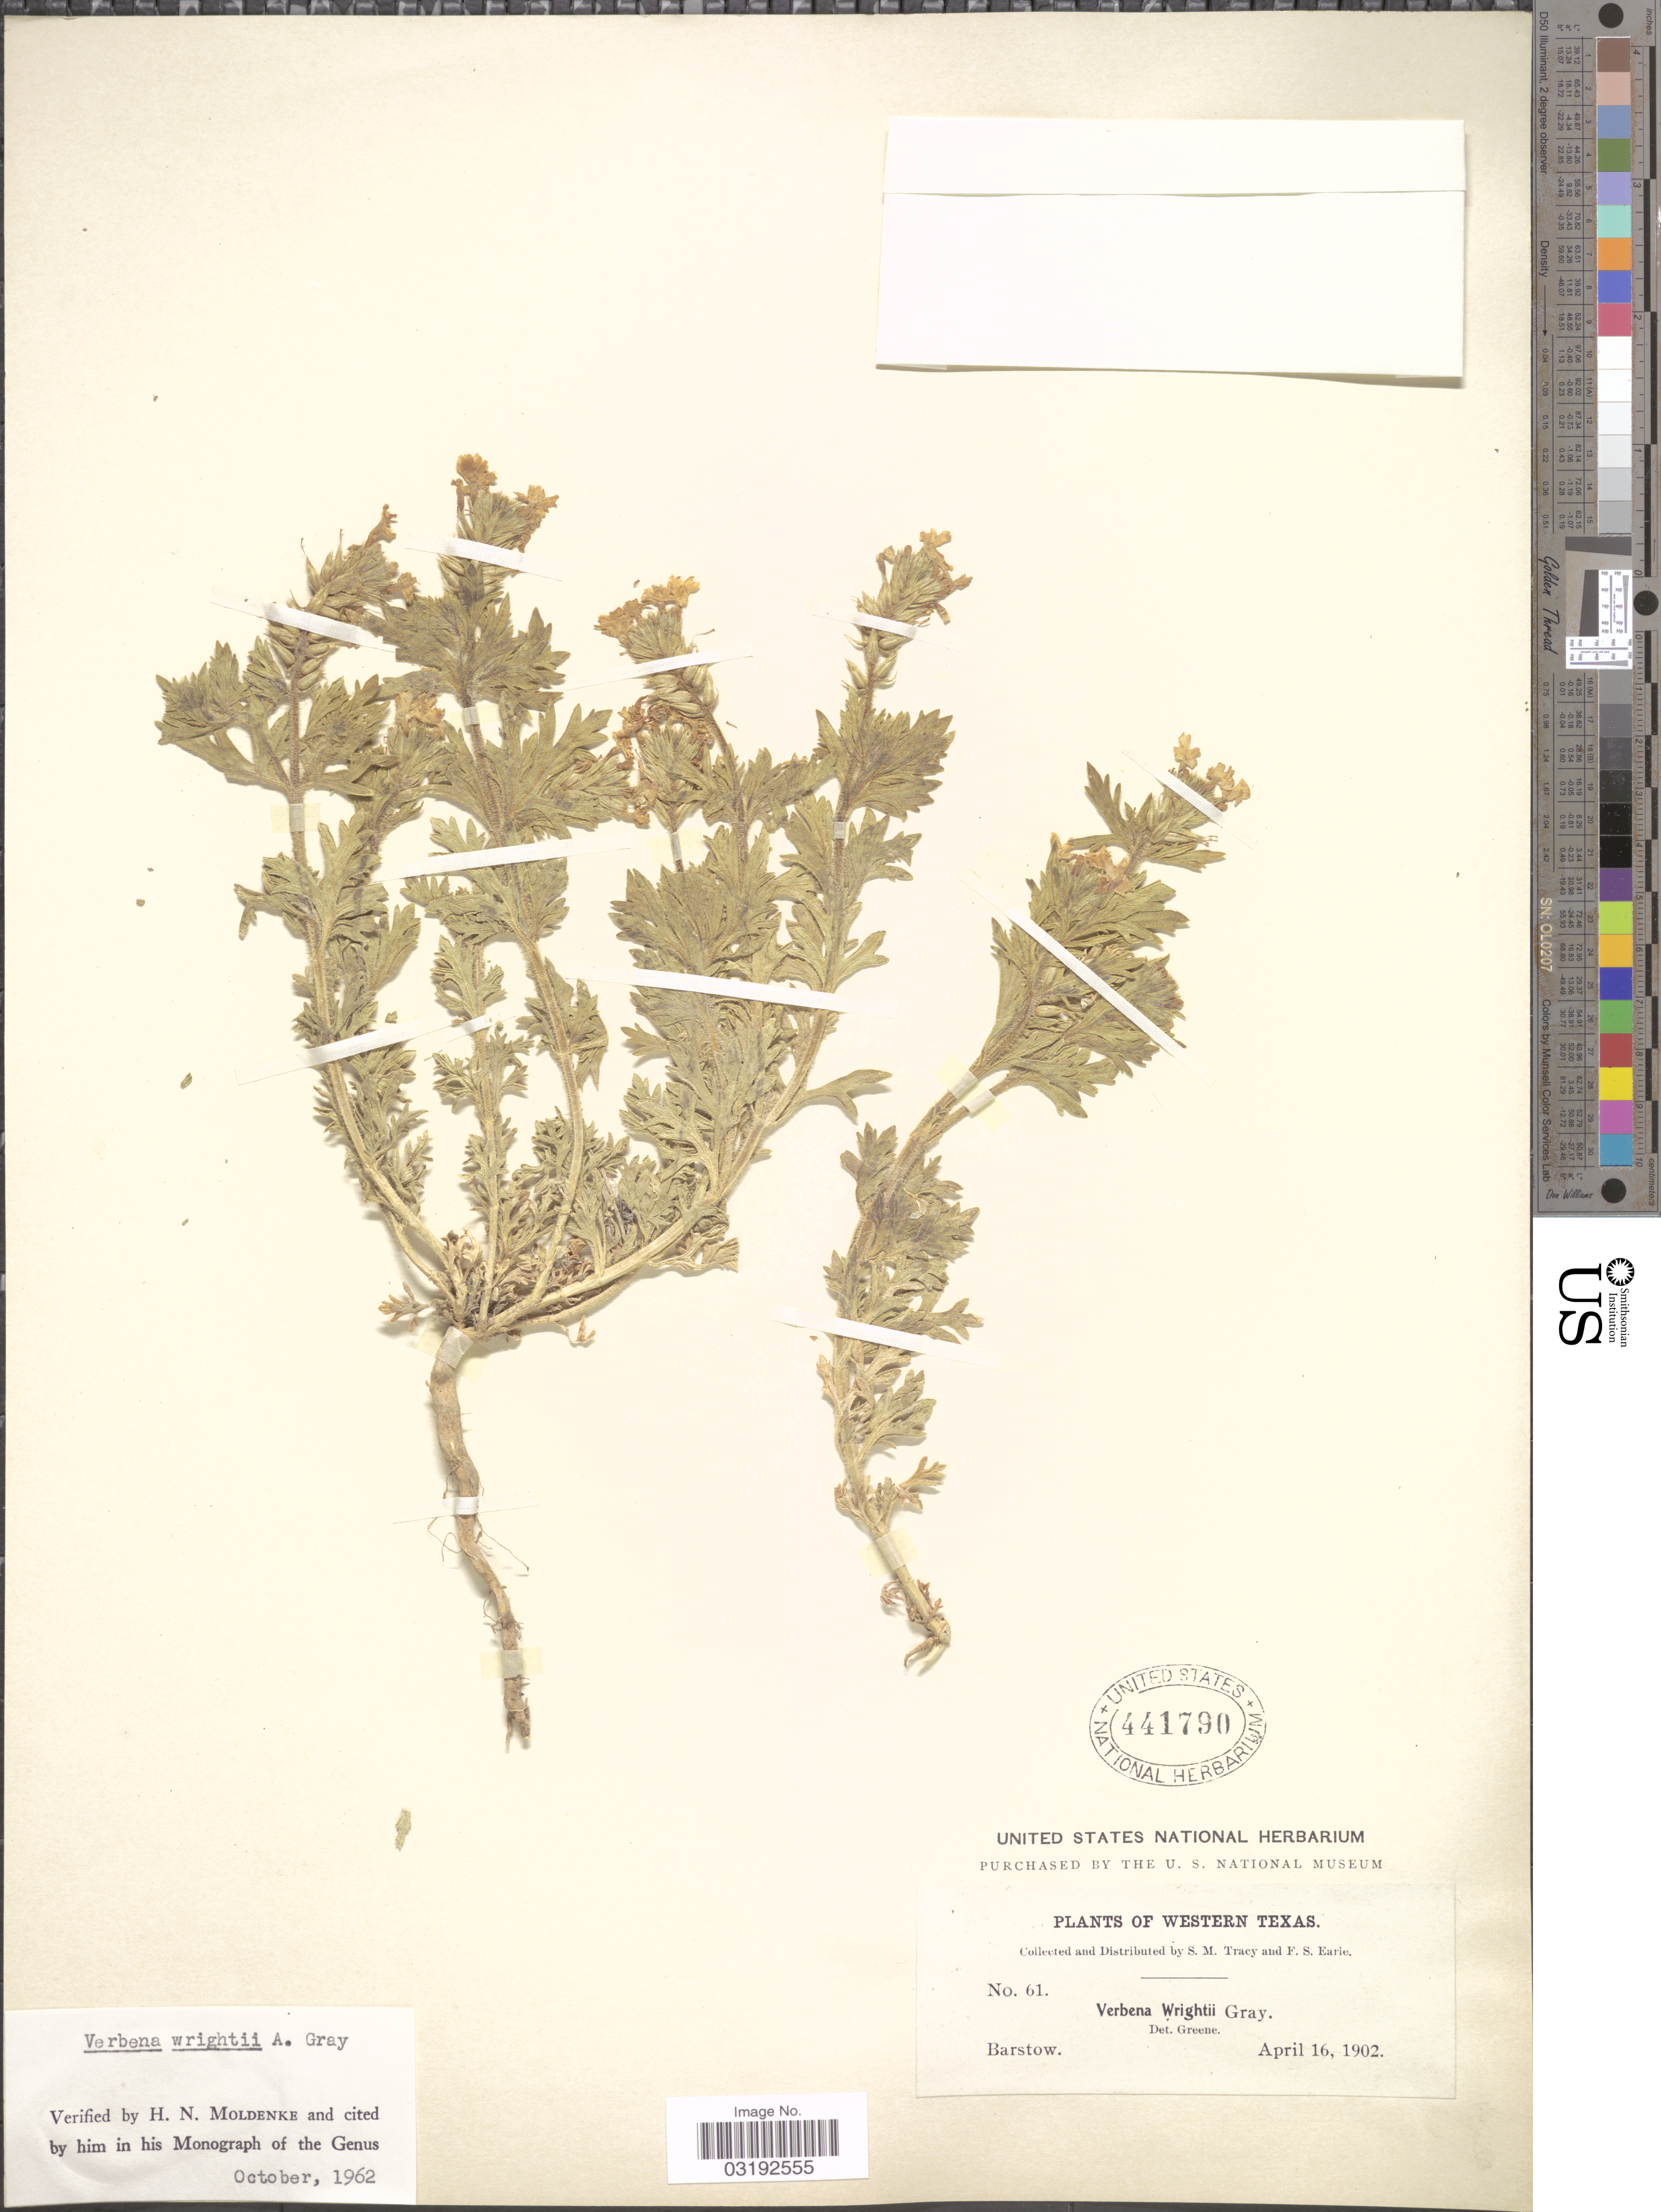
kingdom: Plantae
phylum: Tracheophyta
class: Magnoliopsida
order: Lamiales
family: Verbenaceae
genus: Verbena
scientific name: Verbena wrightii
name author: A. Gray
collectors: S. M. Tracy & F. S. Earle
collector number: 61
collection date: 1902-04-16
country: United States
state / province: Texas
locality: Western Texas. Barstow.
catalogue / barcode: US 441790